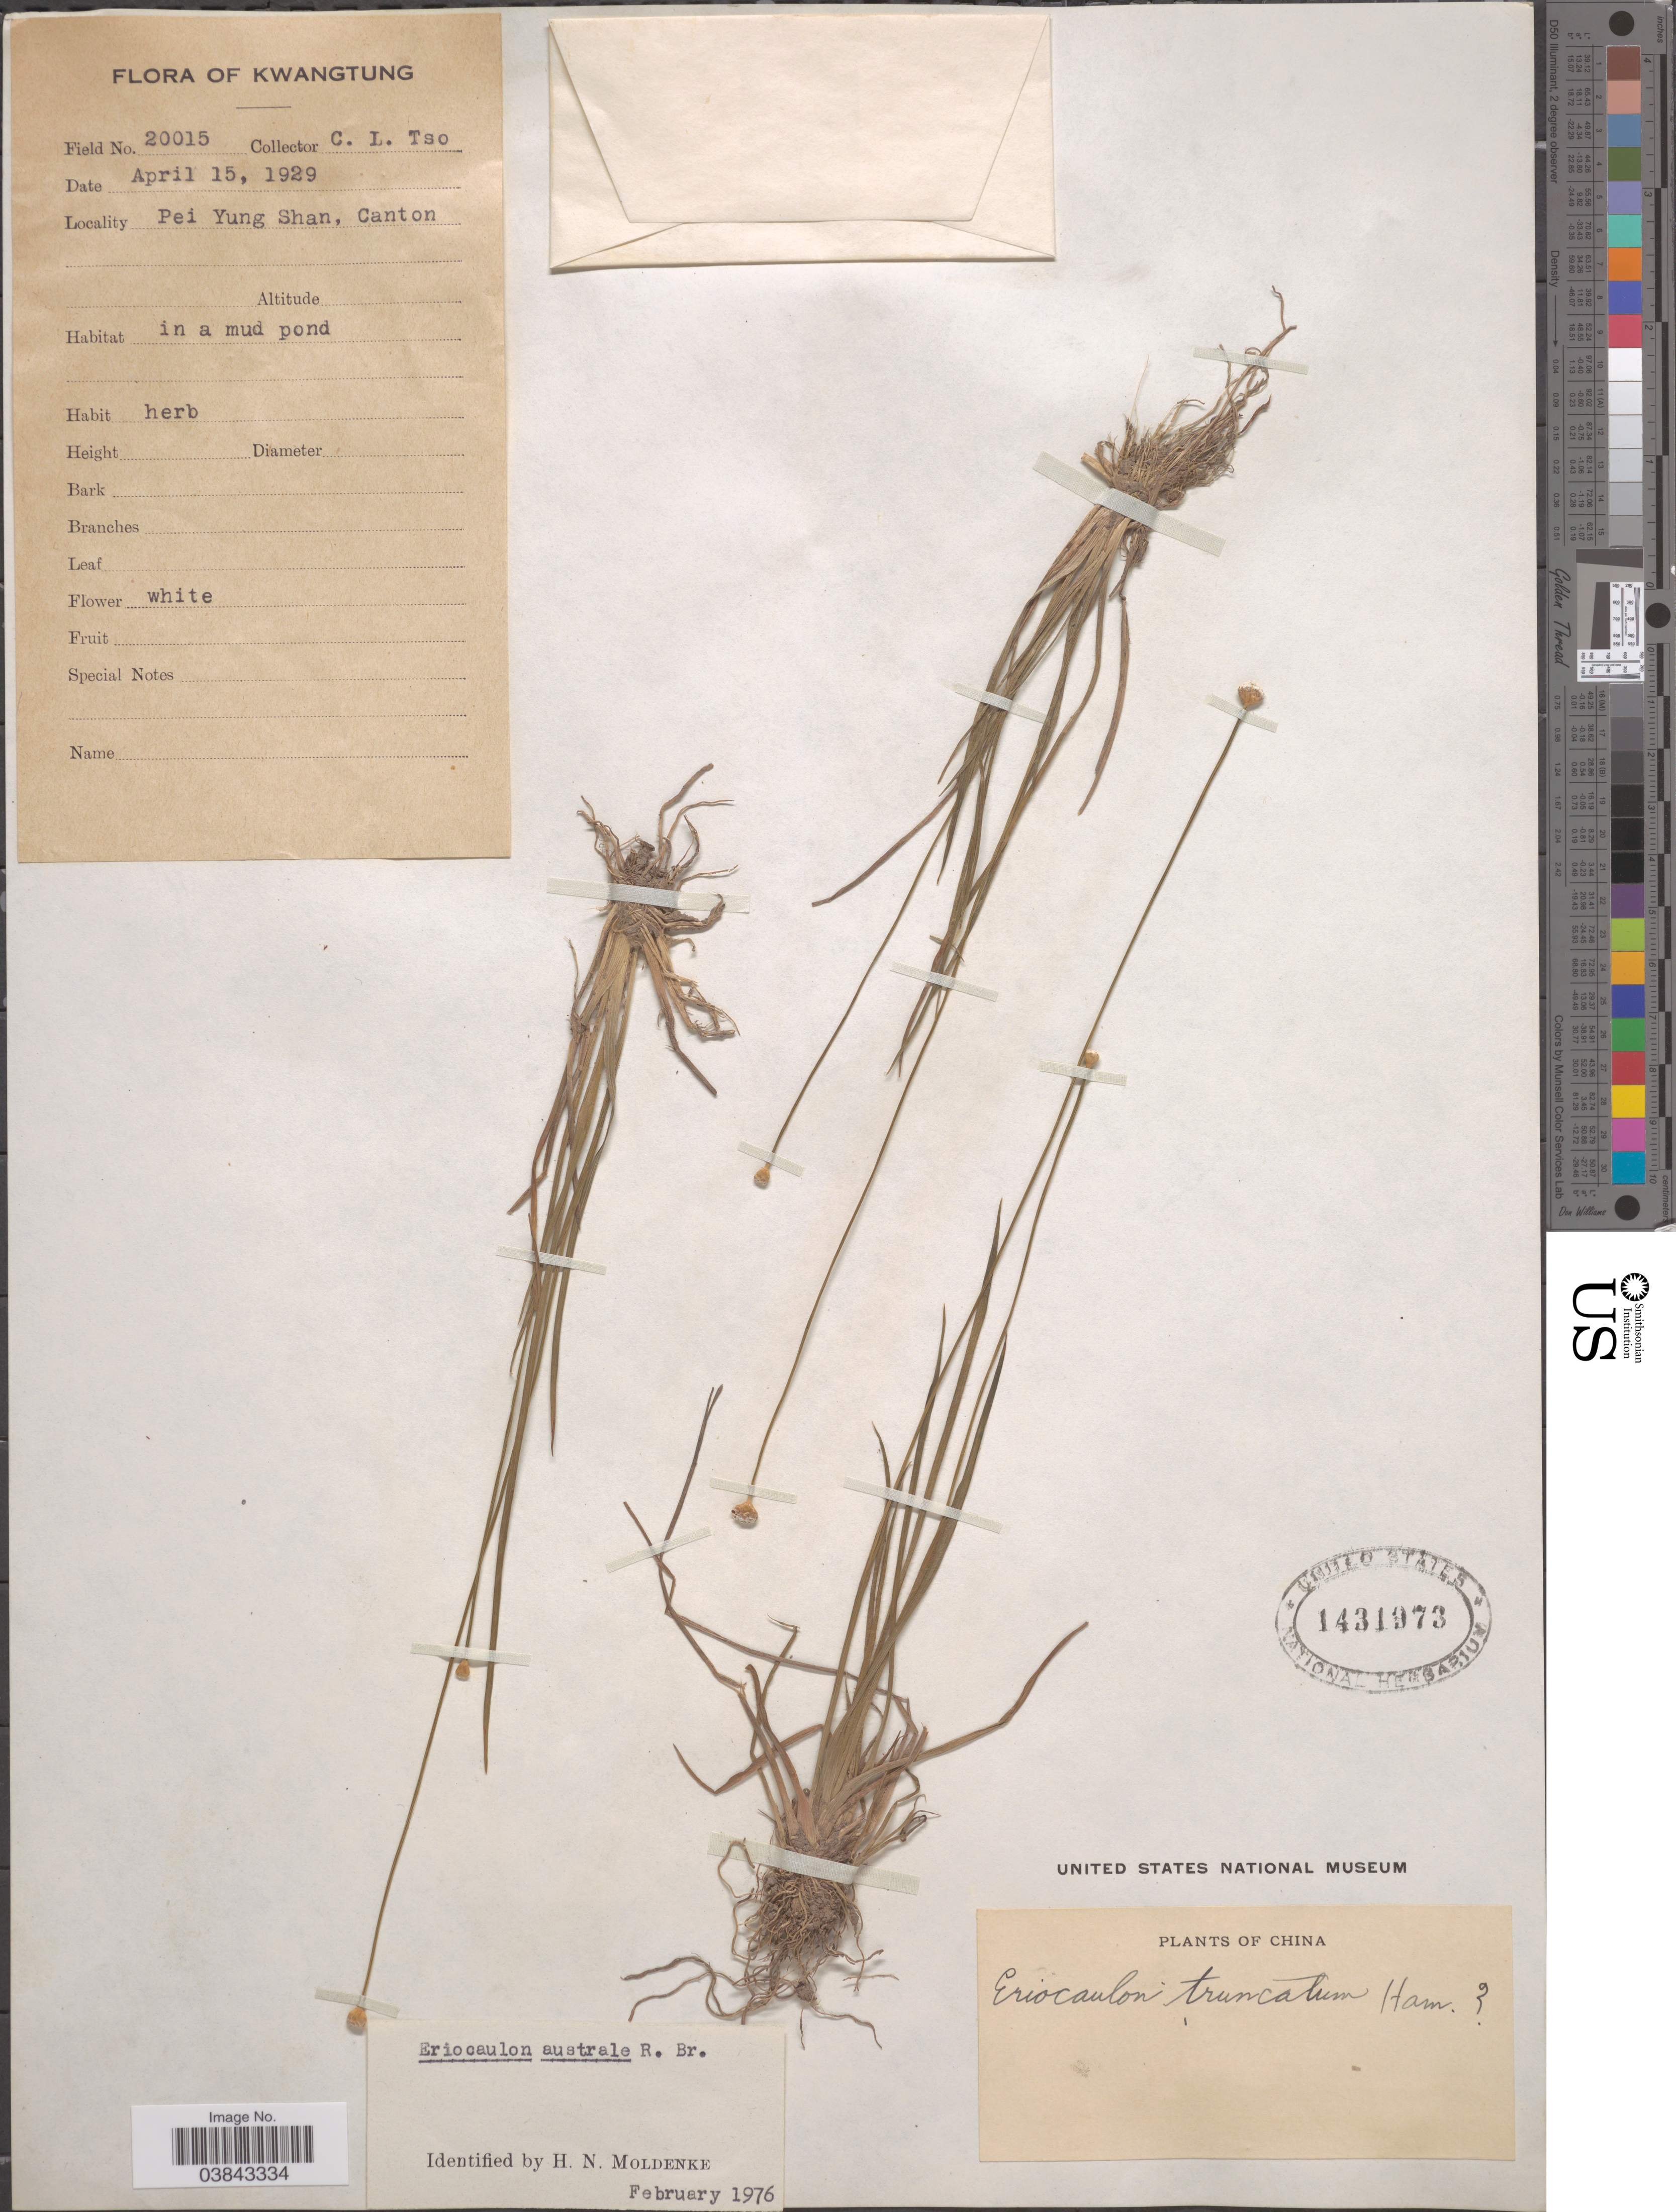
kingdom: Plantae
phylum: Tracheophyta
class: Liliopsida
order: Poales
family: Eriocaulaceae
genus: Eriocaulon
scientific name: Eriocaulon australe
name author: R. Br.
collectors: C. Tso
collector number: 20015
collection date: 1929-04-15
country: China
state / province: Guangdong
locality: Kwangtung. Pei Yung Shan, Canton.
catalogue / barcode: US 1431973